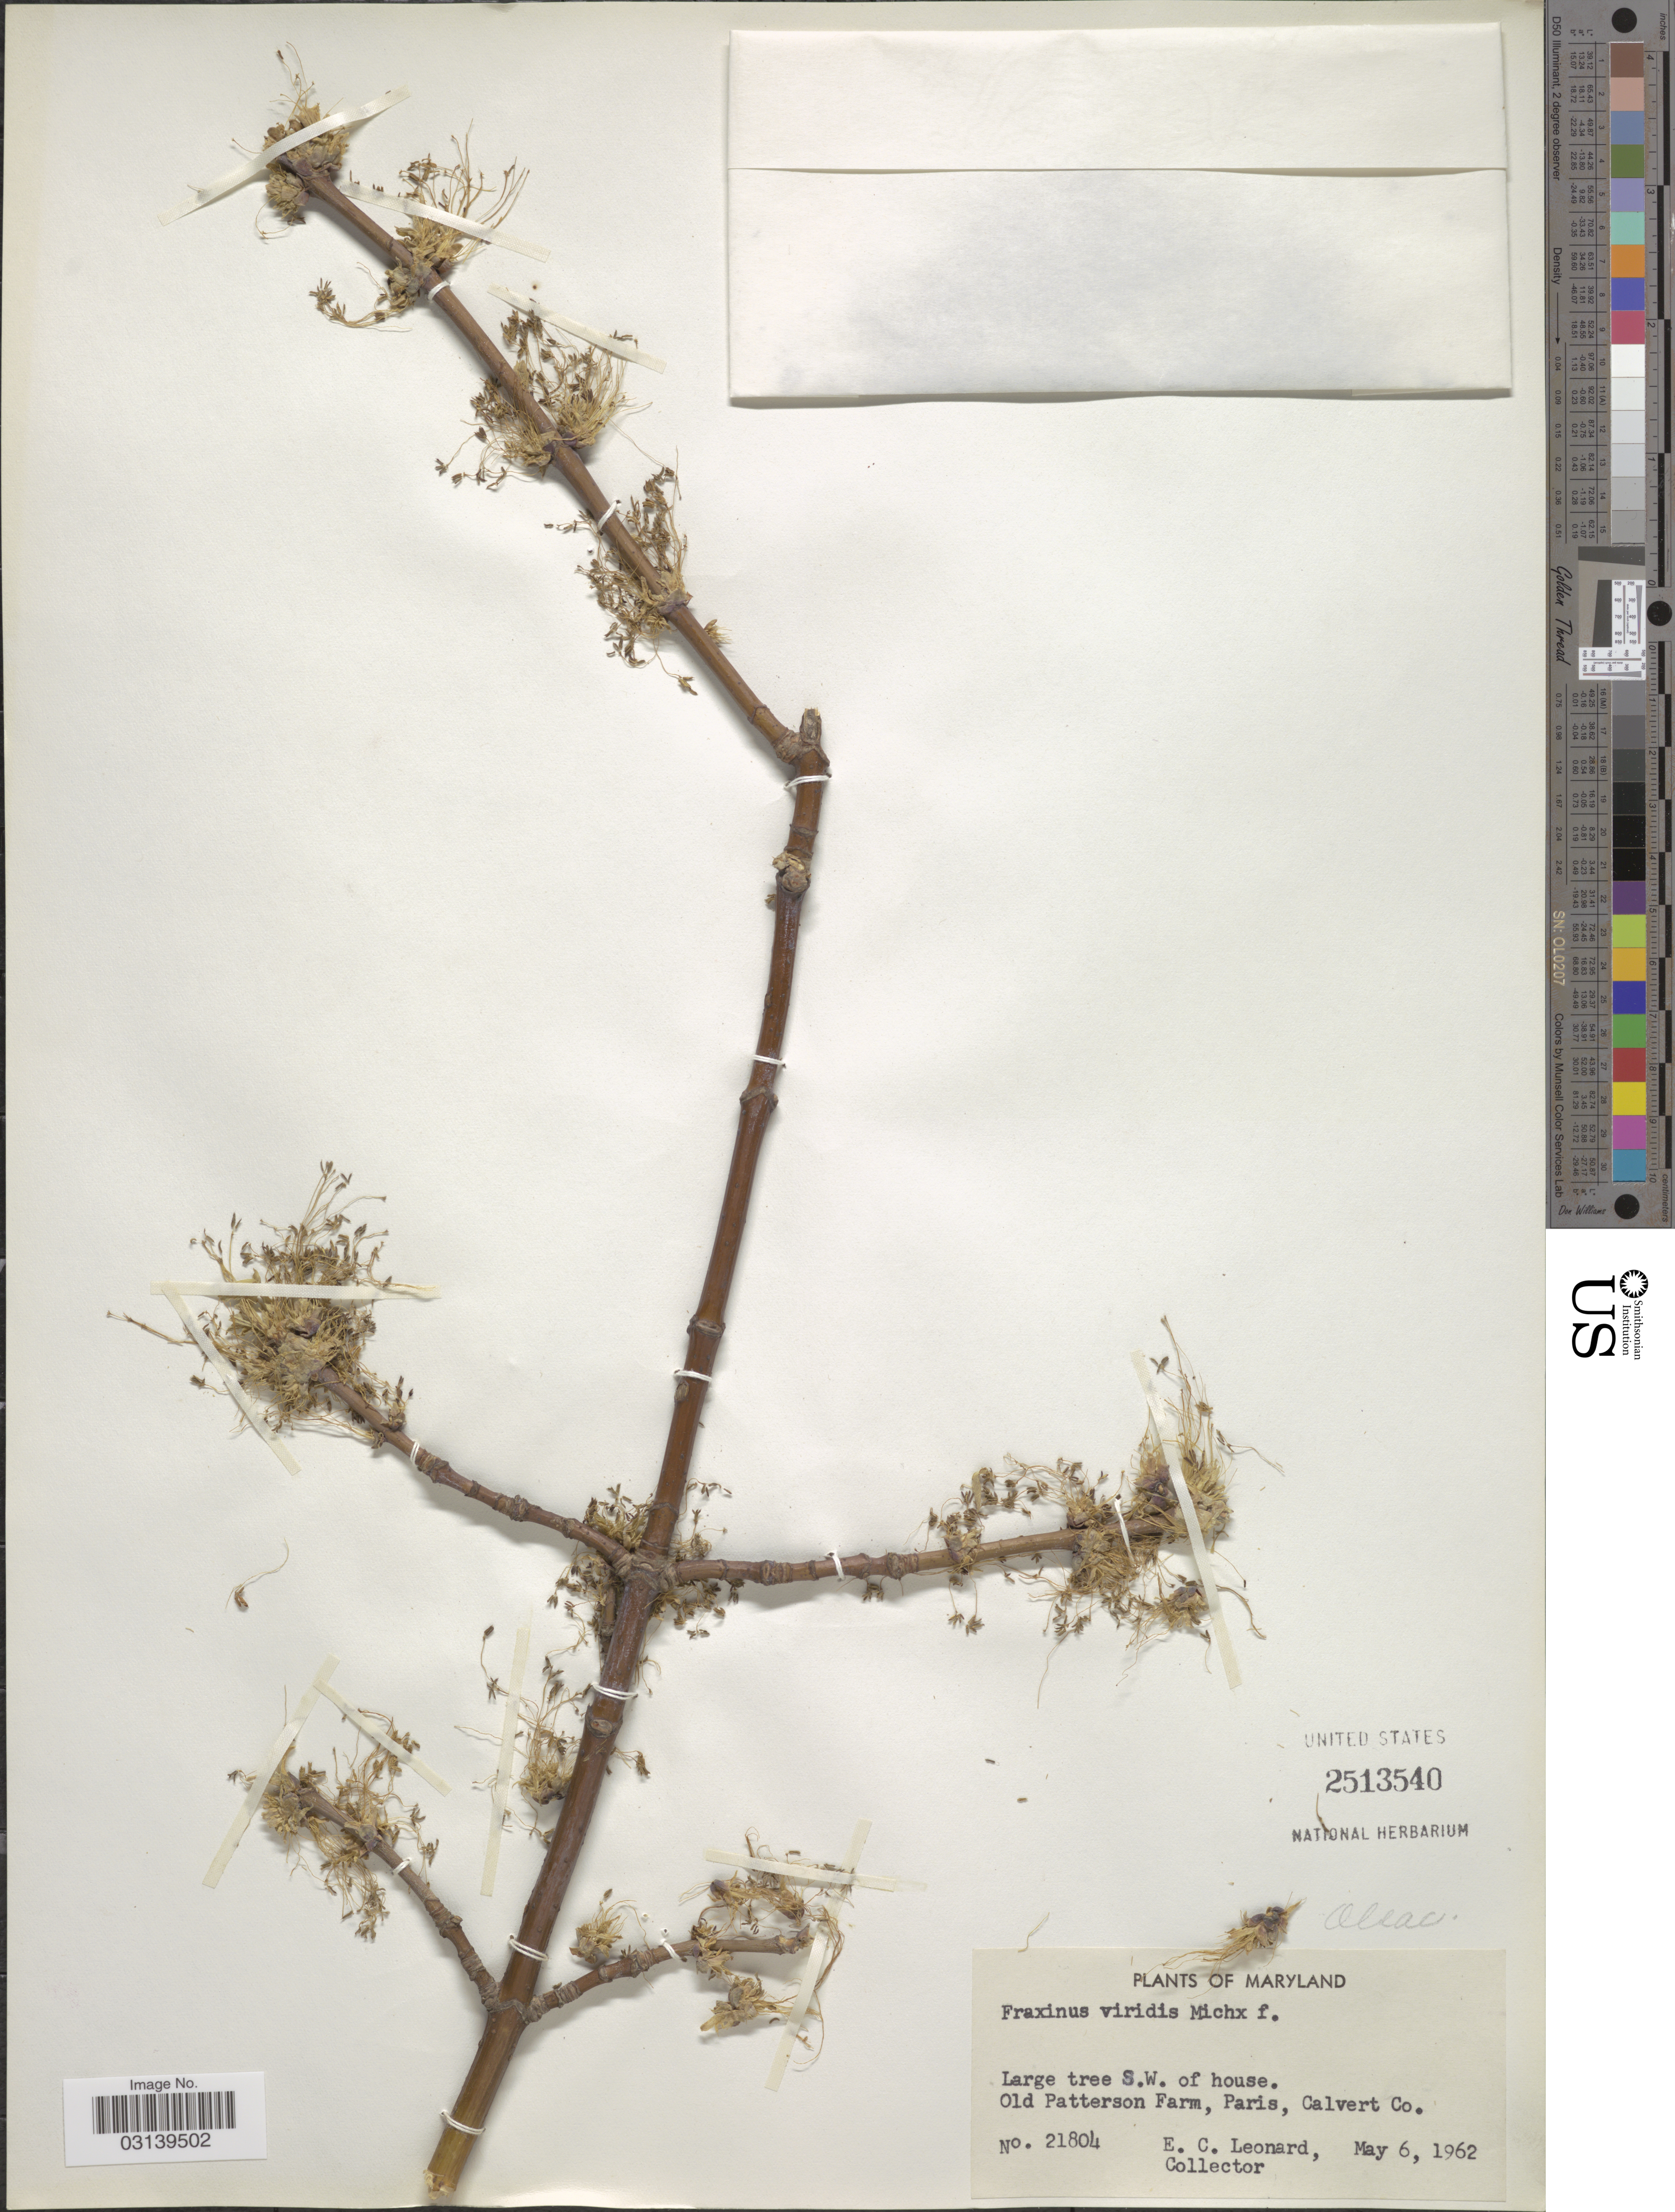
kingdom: Plantae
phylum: Tracheophyta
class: Magnoliopsida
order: Lamiales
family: Oleaceae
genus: Fraxinus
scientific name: Fraxinus viridis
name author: Michx.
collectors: E. C. Leonard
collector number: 21804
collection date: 1962-05-06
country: United States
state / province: Maryland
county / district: Calvert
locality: Large tree S.W. of house. Old Patterson Farm, Paris, Calvert Co.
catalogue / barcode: US 2513540